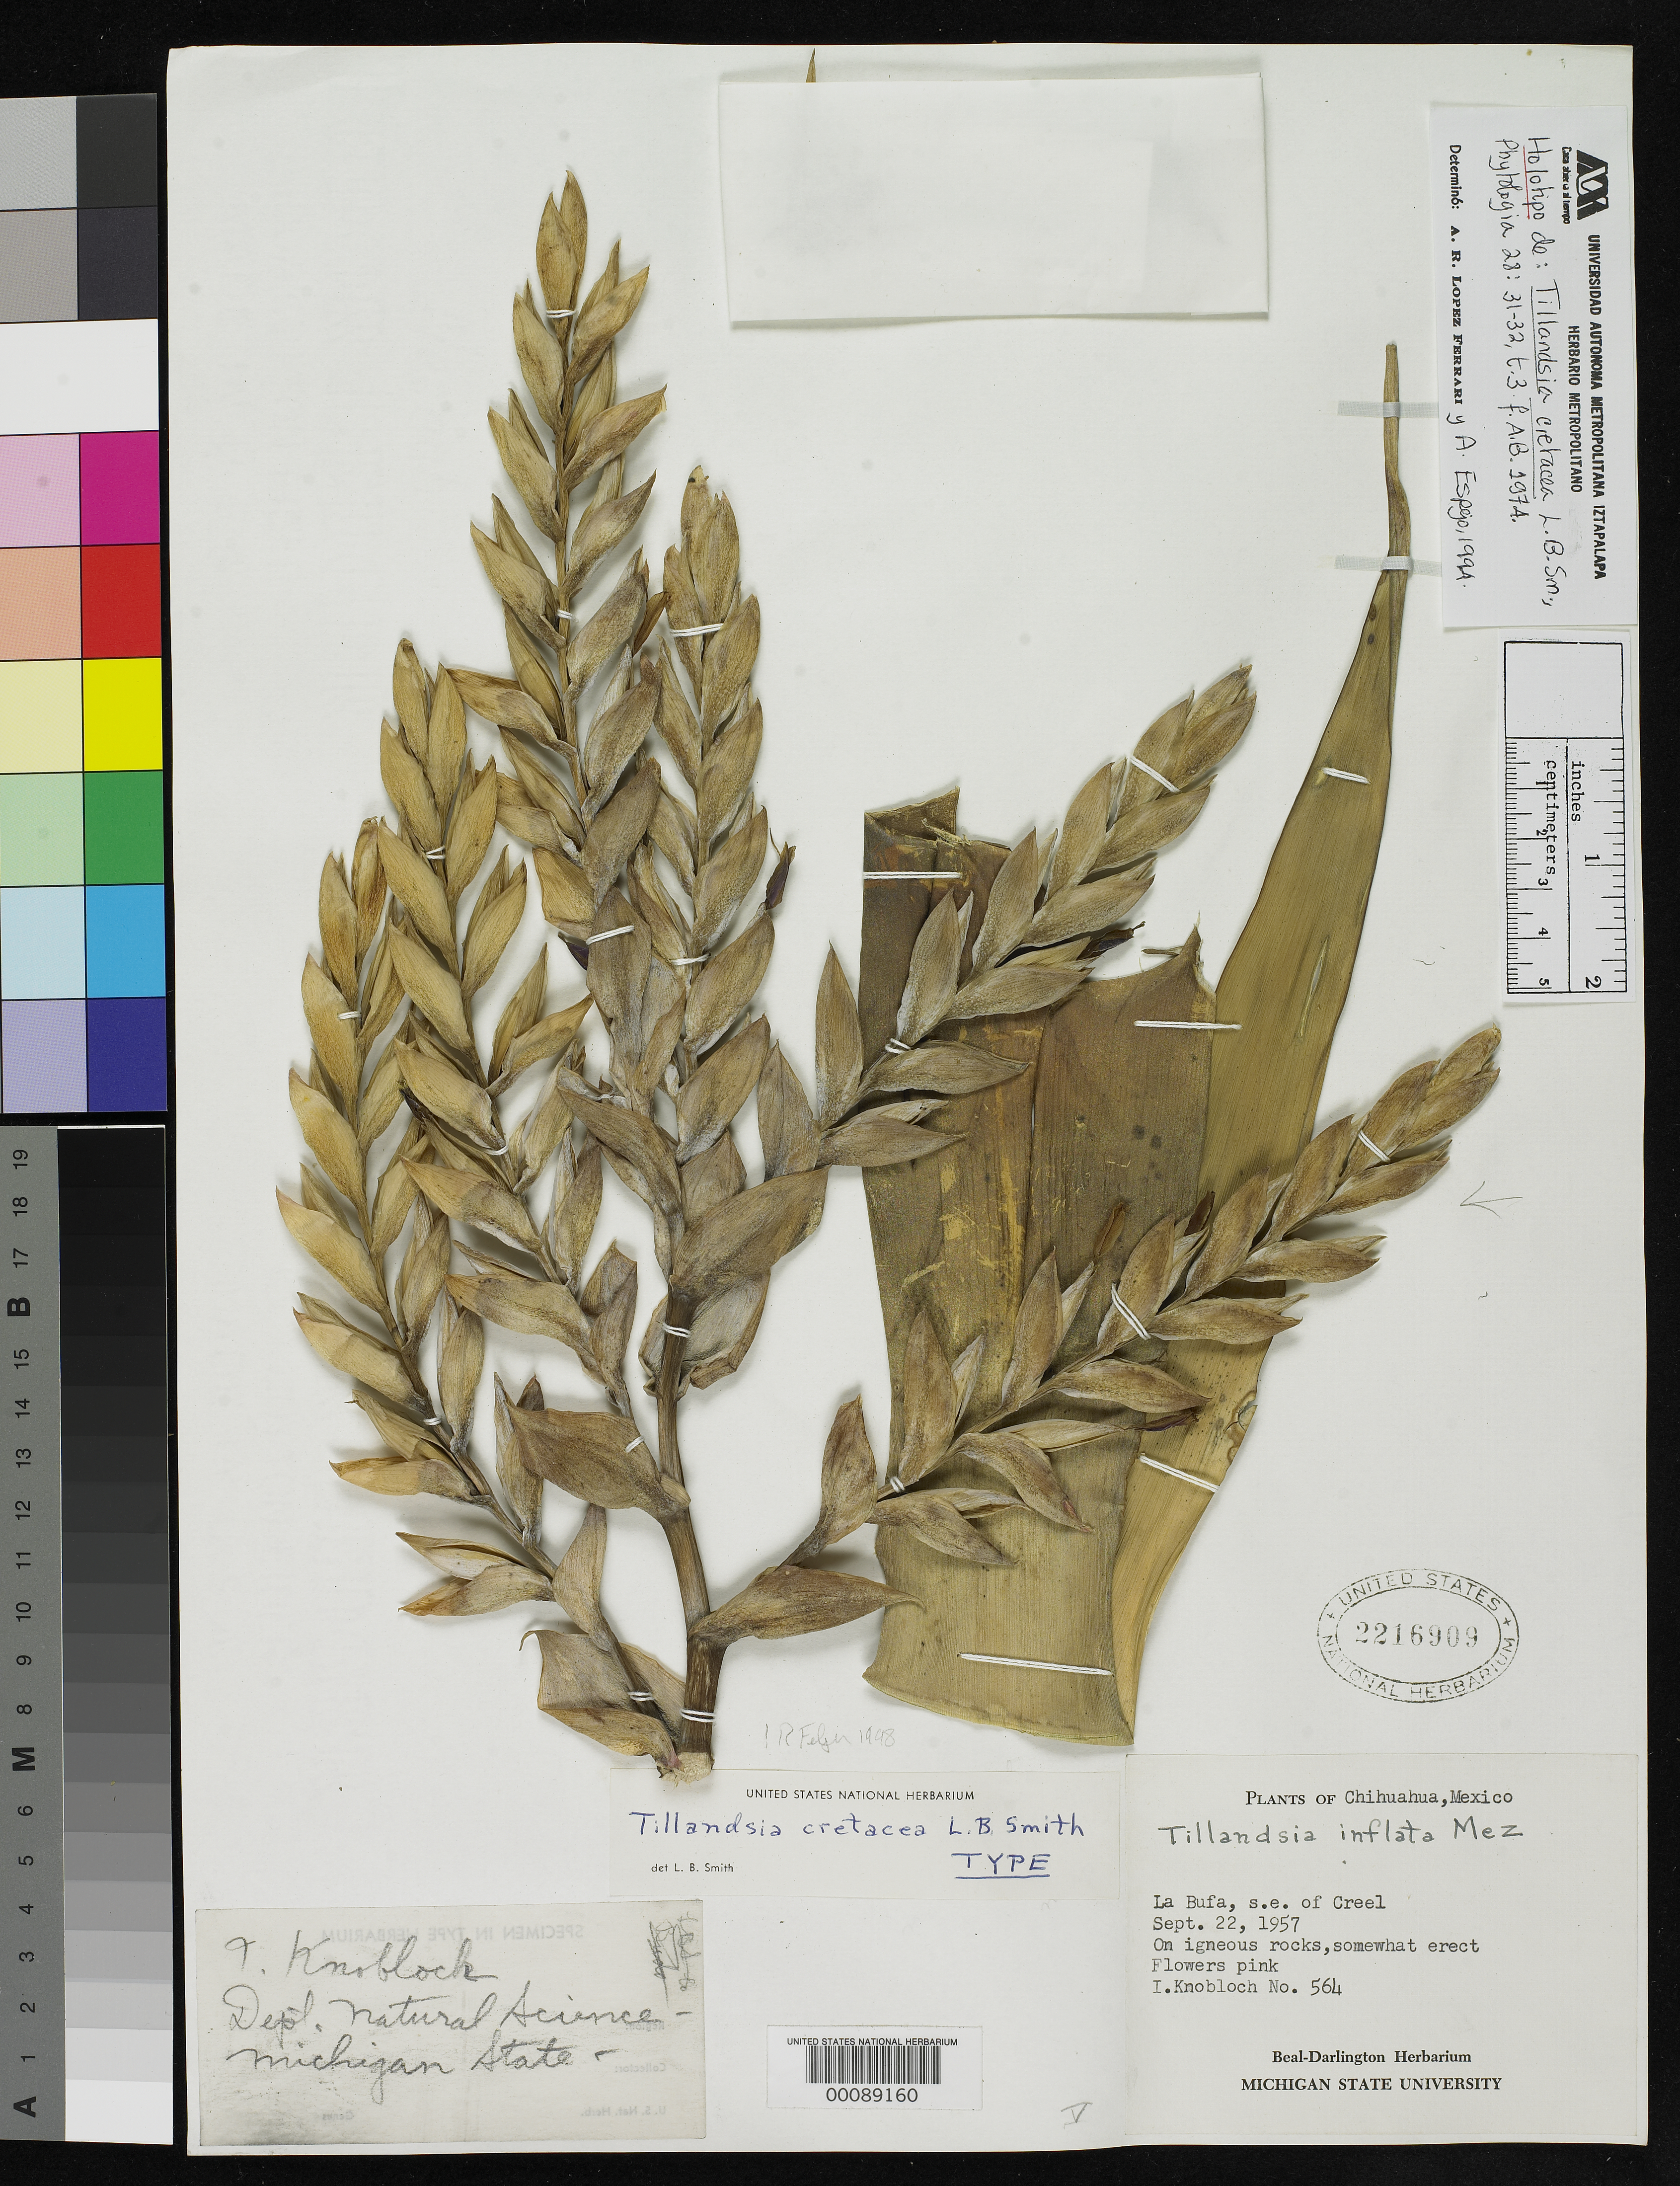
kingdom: Plantae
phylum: Tracheophyta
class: Liliopsida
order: Poales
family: Bromeliaceae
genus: Tillandsia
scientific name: Tillandsia cretacea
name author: L.B. Sm.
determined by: López Ferrari, A. R.; Espejo, A.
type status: Holotype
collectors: I. W. Knobloch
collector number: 564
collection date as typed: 22 Sep 1957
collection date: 1957-09-22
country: Mexico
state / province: Chihuahua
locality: La Bufa, SE of Creel.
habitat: On igneous rocks, somewhat erect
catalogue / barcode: US 2216909